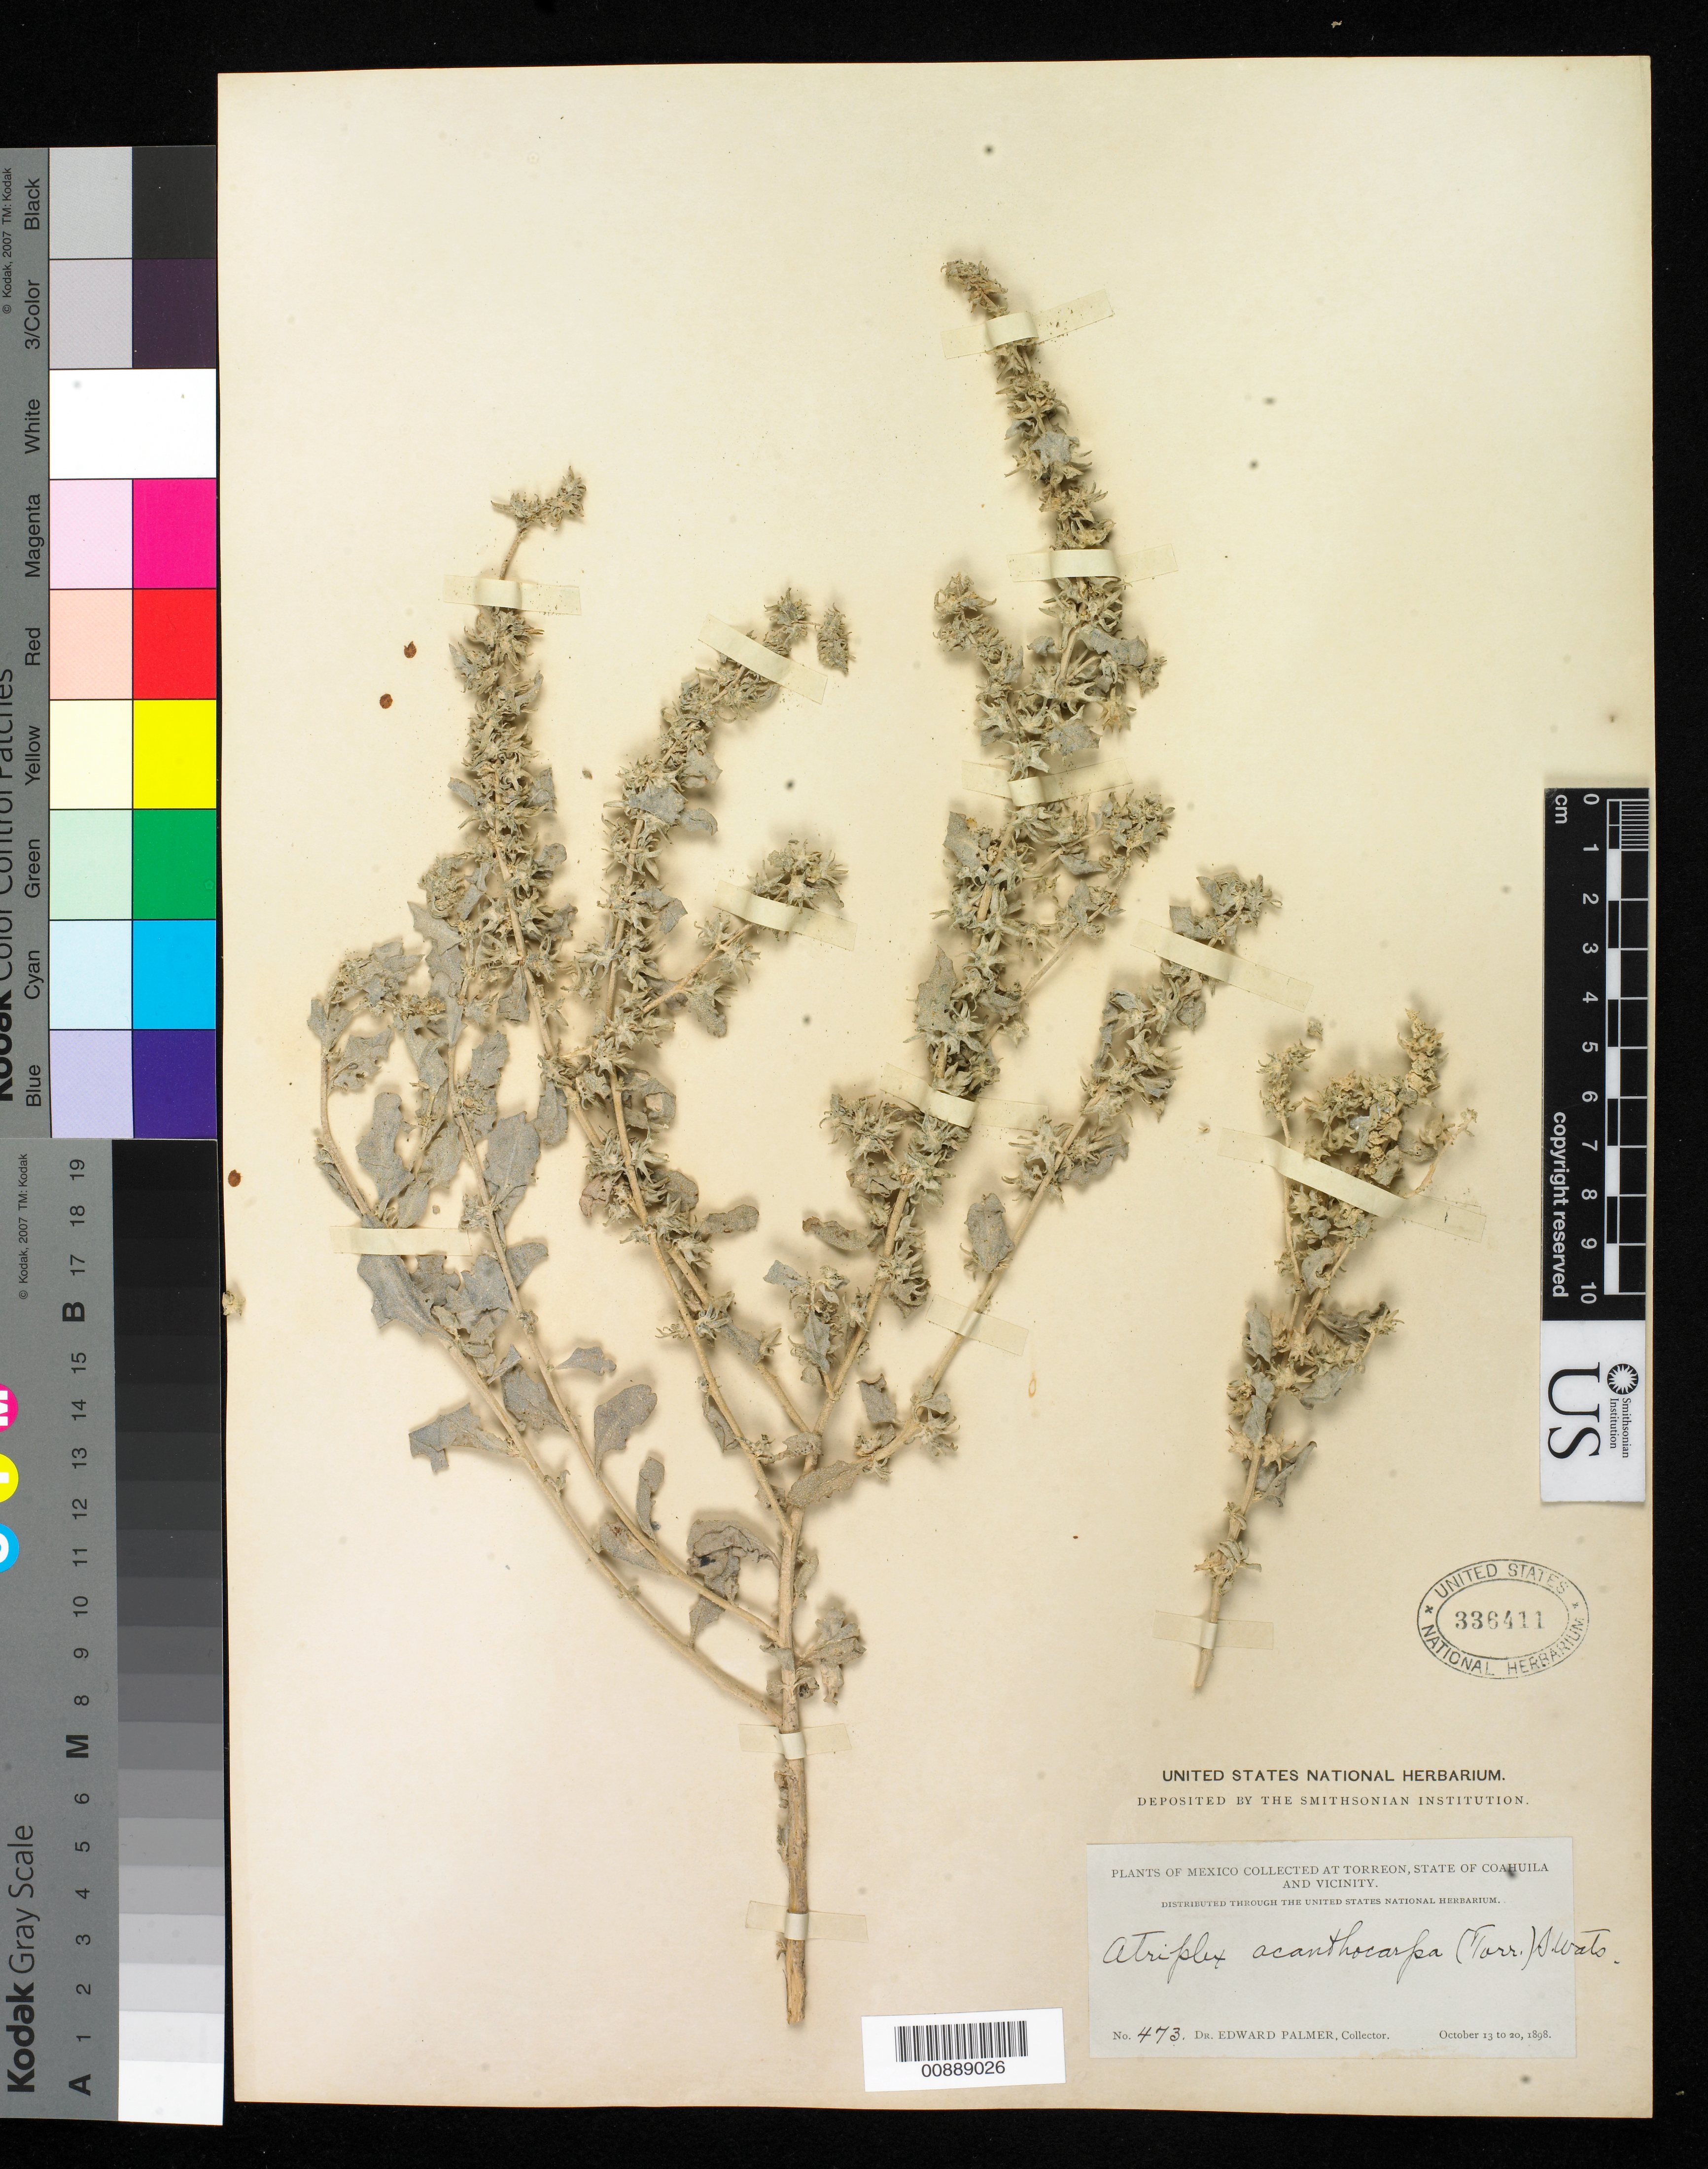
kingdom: Plantae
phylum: Tracheophyta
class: Magnoliopsida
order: Caryophyllales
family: Amaranthaceae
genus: Atriplex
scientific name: Atriplex acanthocarpa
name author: (Torr.) S. Watson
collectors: E. Palmer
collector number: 473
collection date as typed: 13 Oct 1898 to 20 Oct 1898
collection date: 1898-10-13/1898-10-20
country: Mexico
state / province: Coahuila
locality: Torreon, Coahuila and vicinity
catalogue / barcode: US 336411